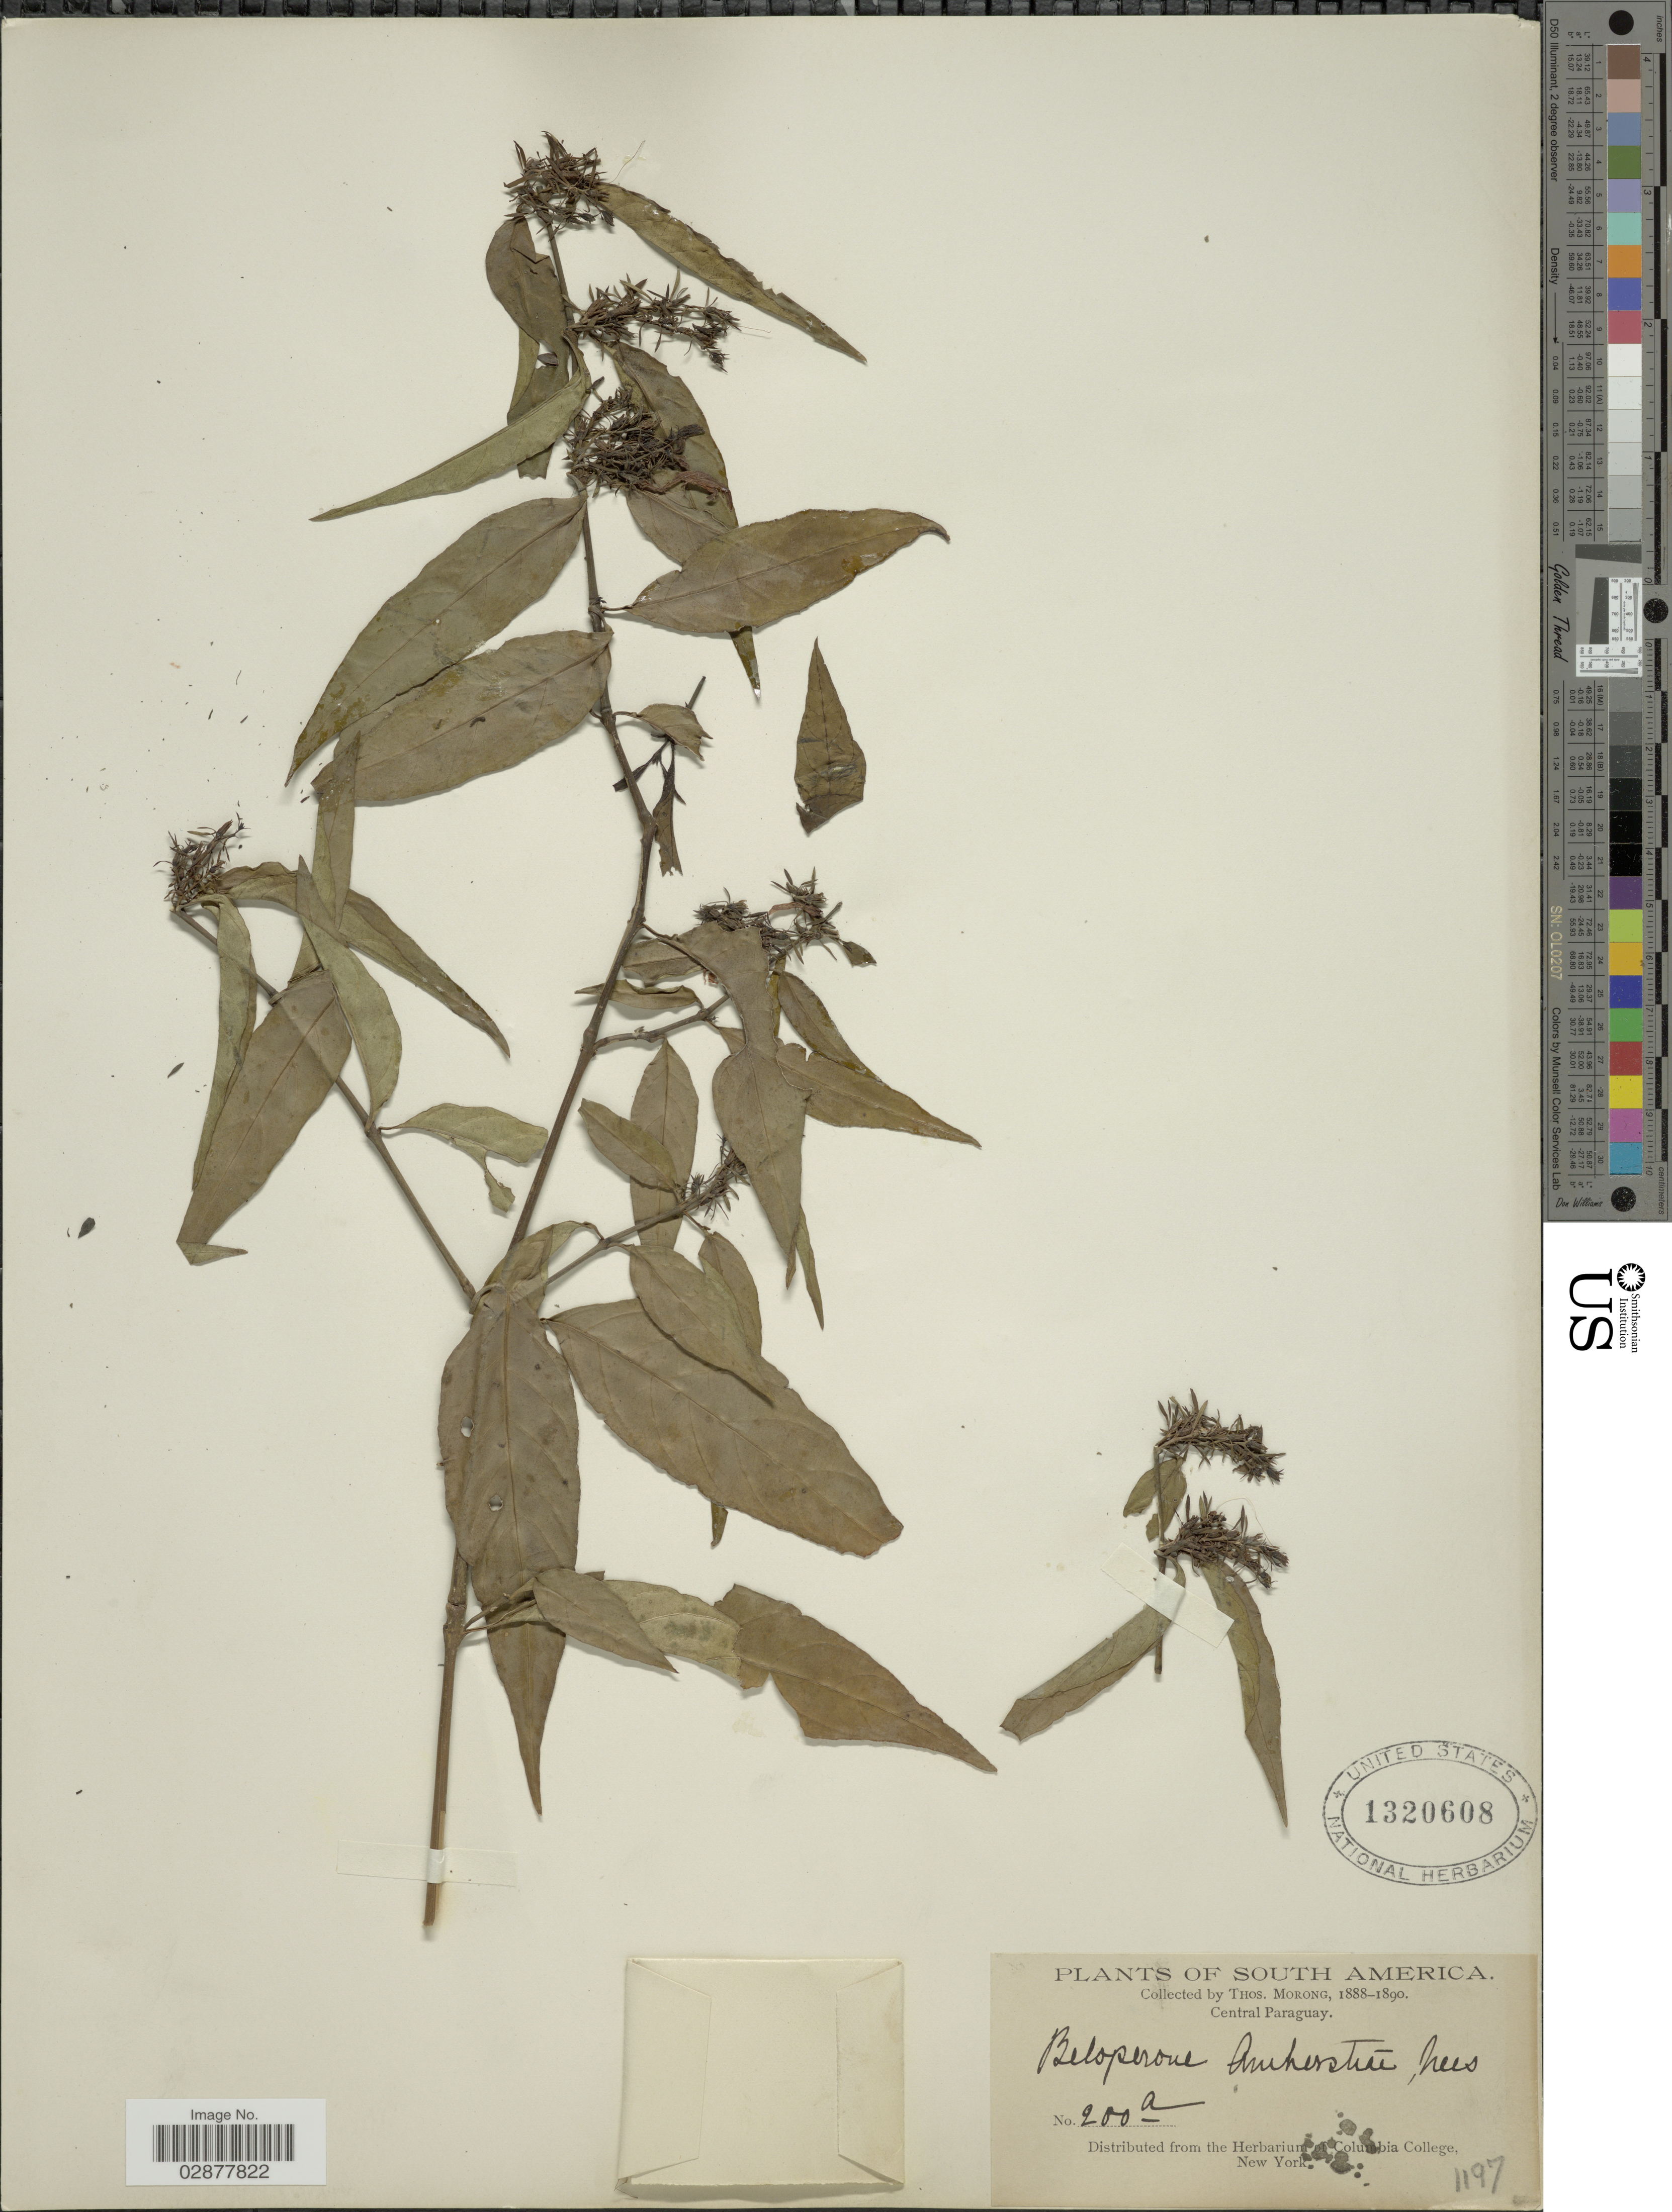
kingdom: Plantae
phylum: Tracheophyta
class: Magnoliopsida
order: Lamiales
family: Acanthaceae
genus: Justicia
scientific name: Justicia brasiliana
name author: Roth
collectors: ex herb. T. Morong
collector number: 200a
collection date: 1888/1890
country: Paraguay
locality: Central Paraguay.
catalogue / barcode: US 1320608